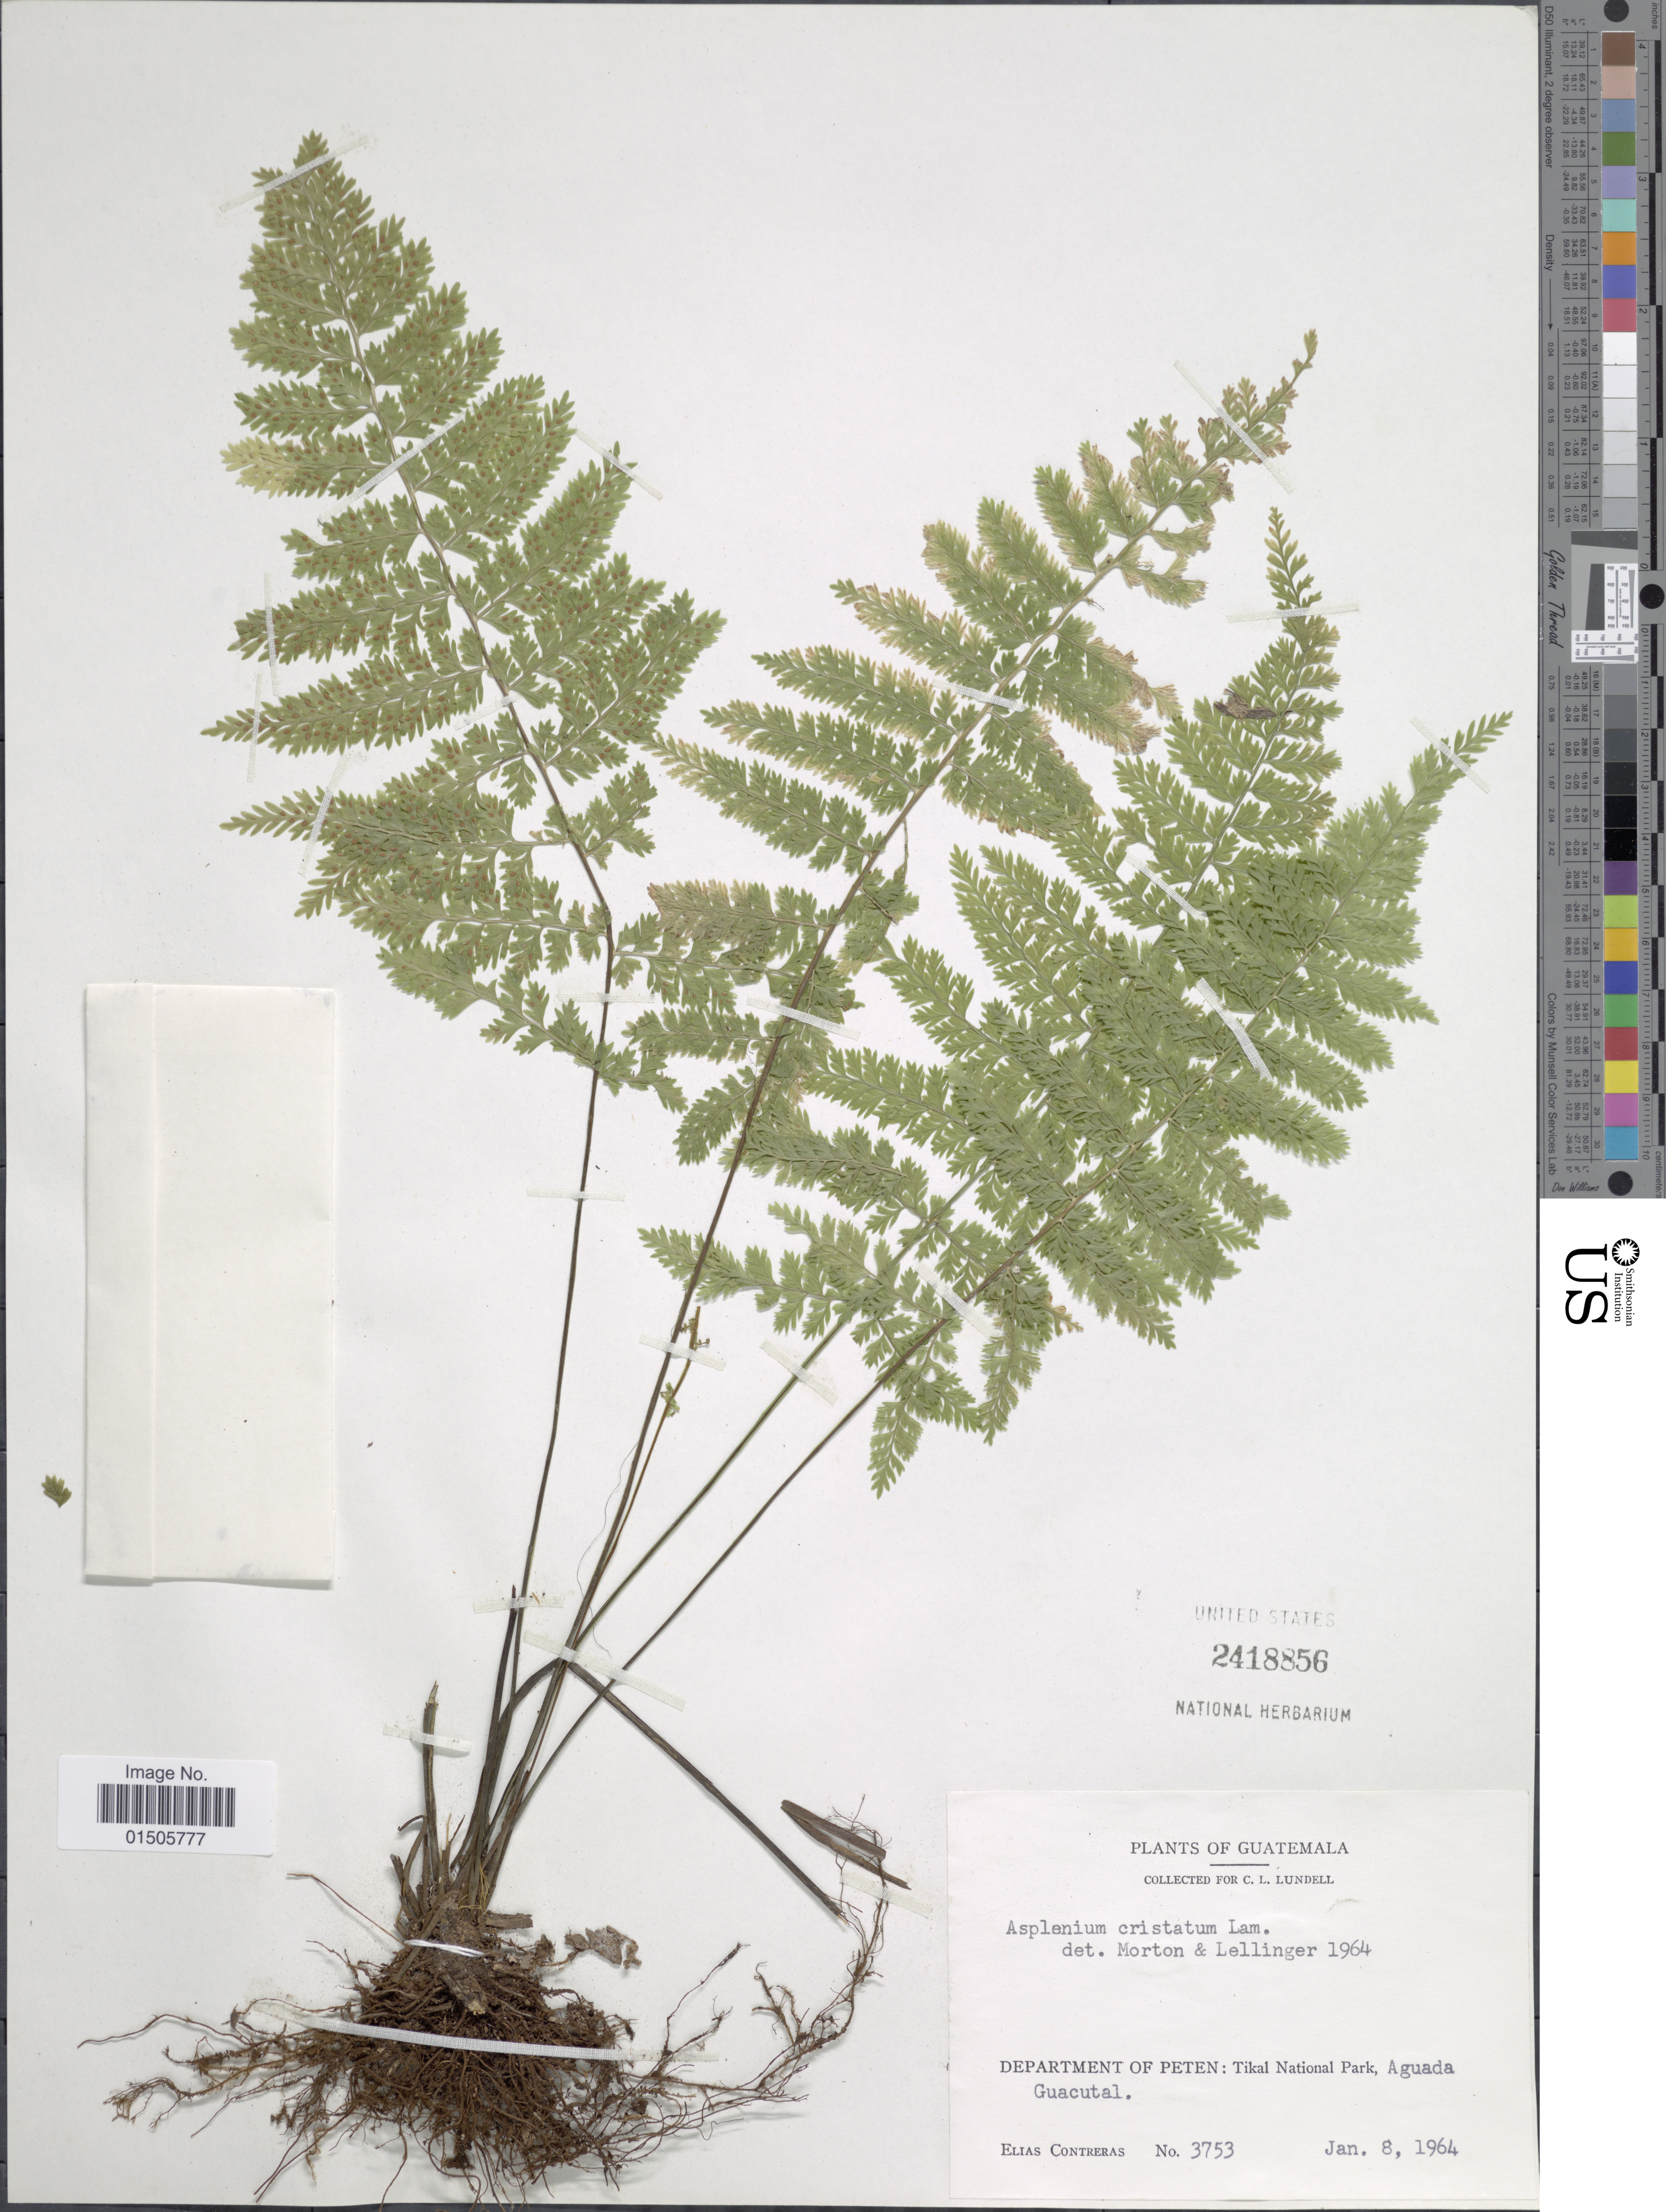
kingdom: Plantae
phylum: Tracheophyta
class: Polypodiopsida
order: Polypodiales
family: Aspleniaceae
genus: Asplenium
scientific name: Asplenium cristatum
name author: Lam.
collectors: E. Contreras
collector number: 3753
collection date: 1964-01-08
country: Guatemala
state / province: El Petén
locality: Tikal National Park, Aguada Cuacutal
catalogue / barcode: US 2418856